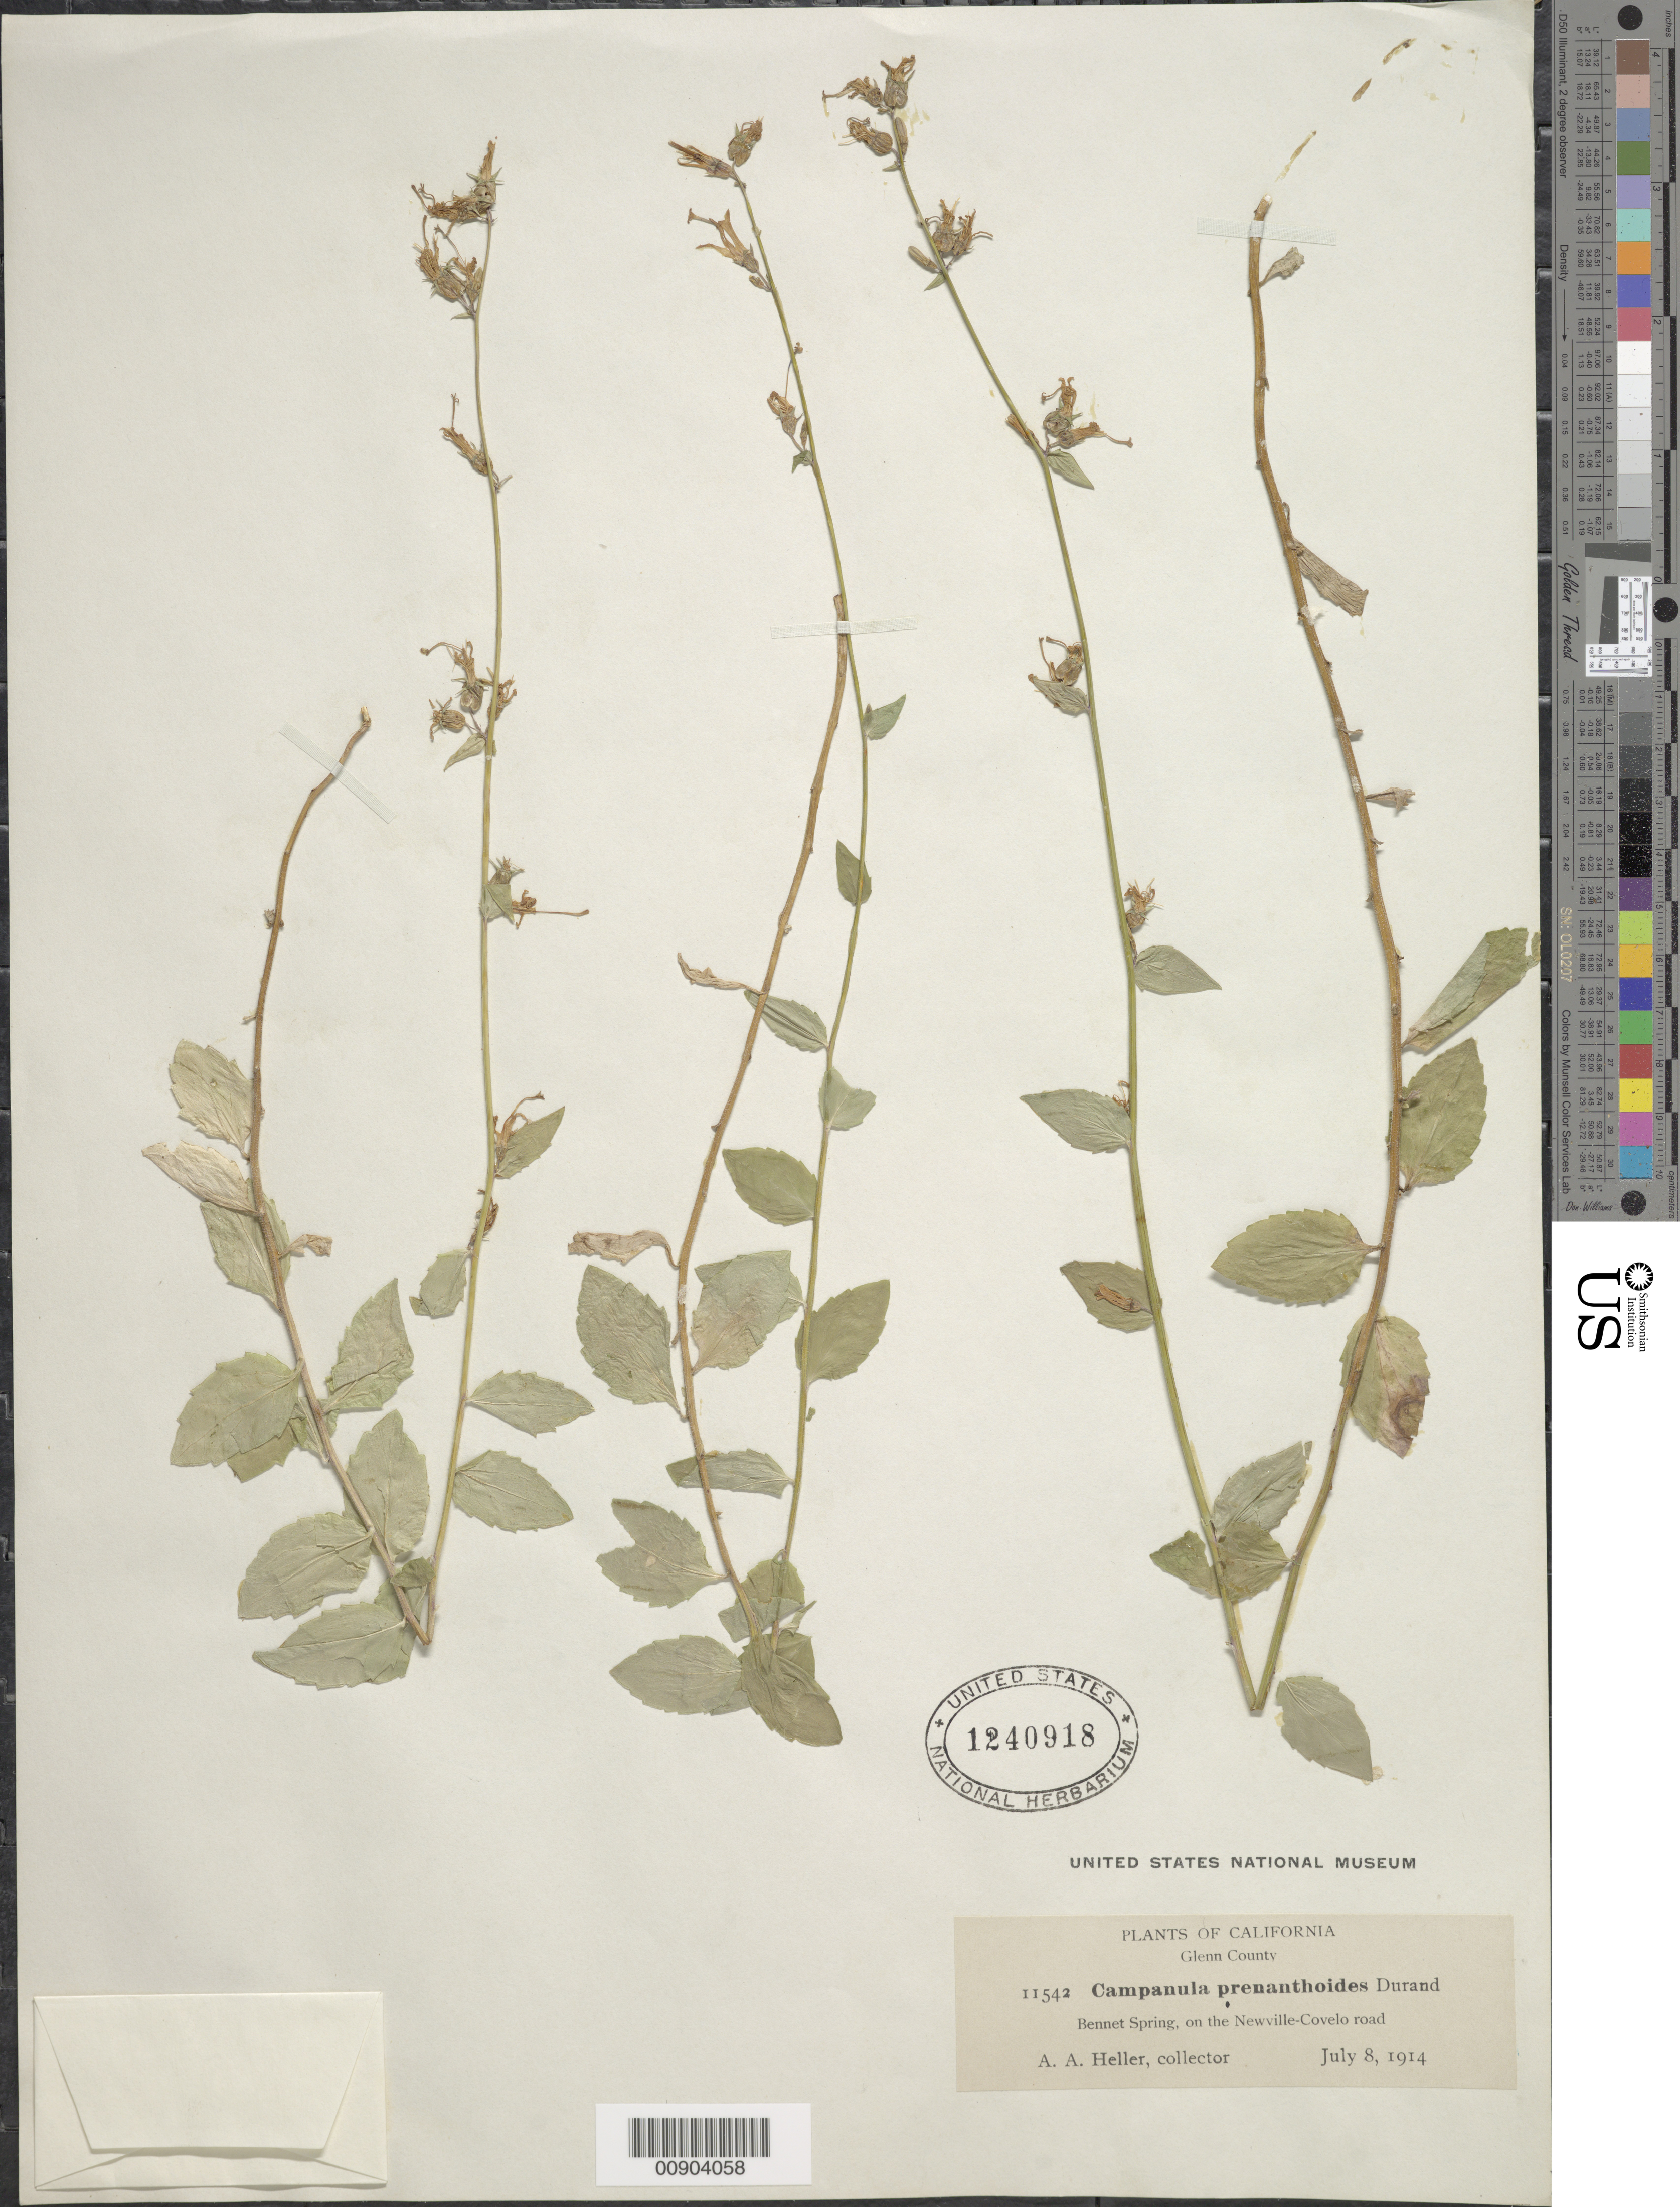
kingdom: Plantae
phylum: Tracheophyta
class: Magnoliopsida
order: Asterales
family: Campanulaceae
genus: Campanula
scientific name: Campanula prenanthoides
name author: Durand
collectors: A. A. Heller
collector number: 11542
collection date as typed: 08 Jul 1914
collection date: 1914-07-08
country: United States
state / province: California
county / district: Glenn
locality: Bennett Spring, on the Newville-Covelo Road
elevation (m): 732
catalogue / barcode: US 1240918